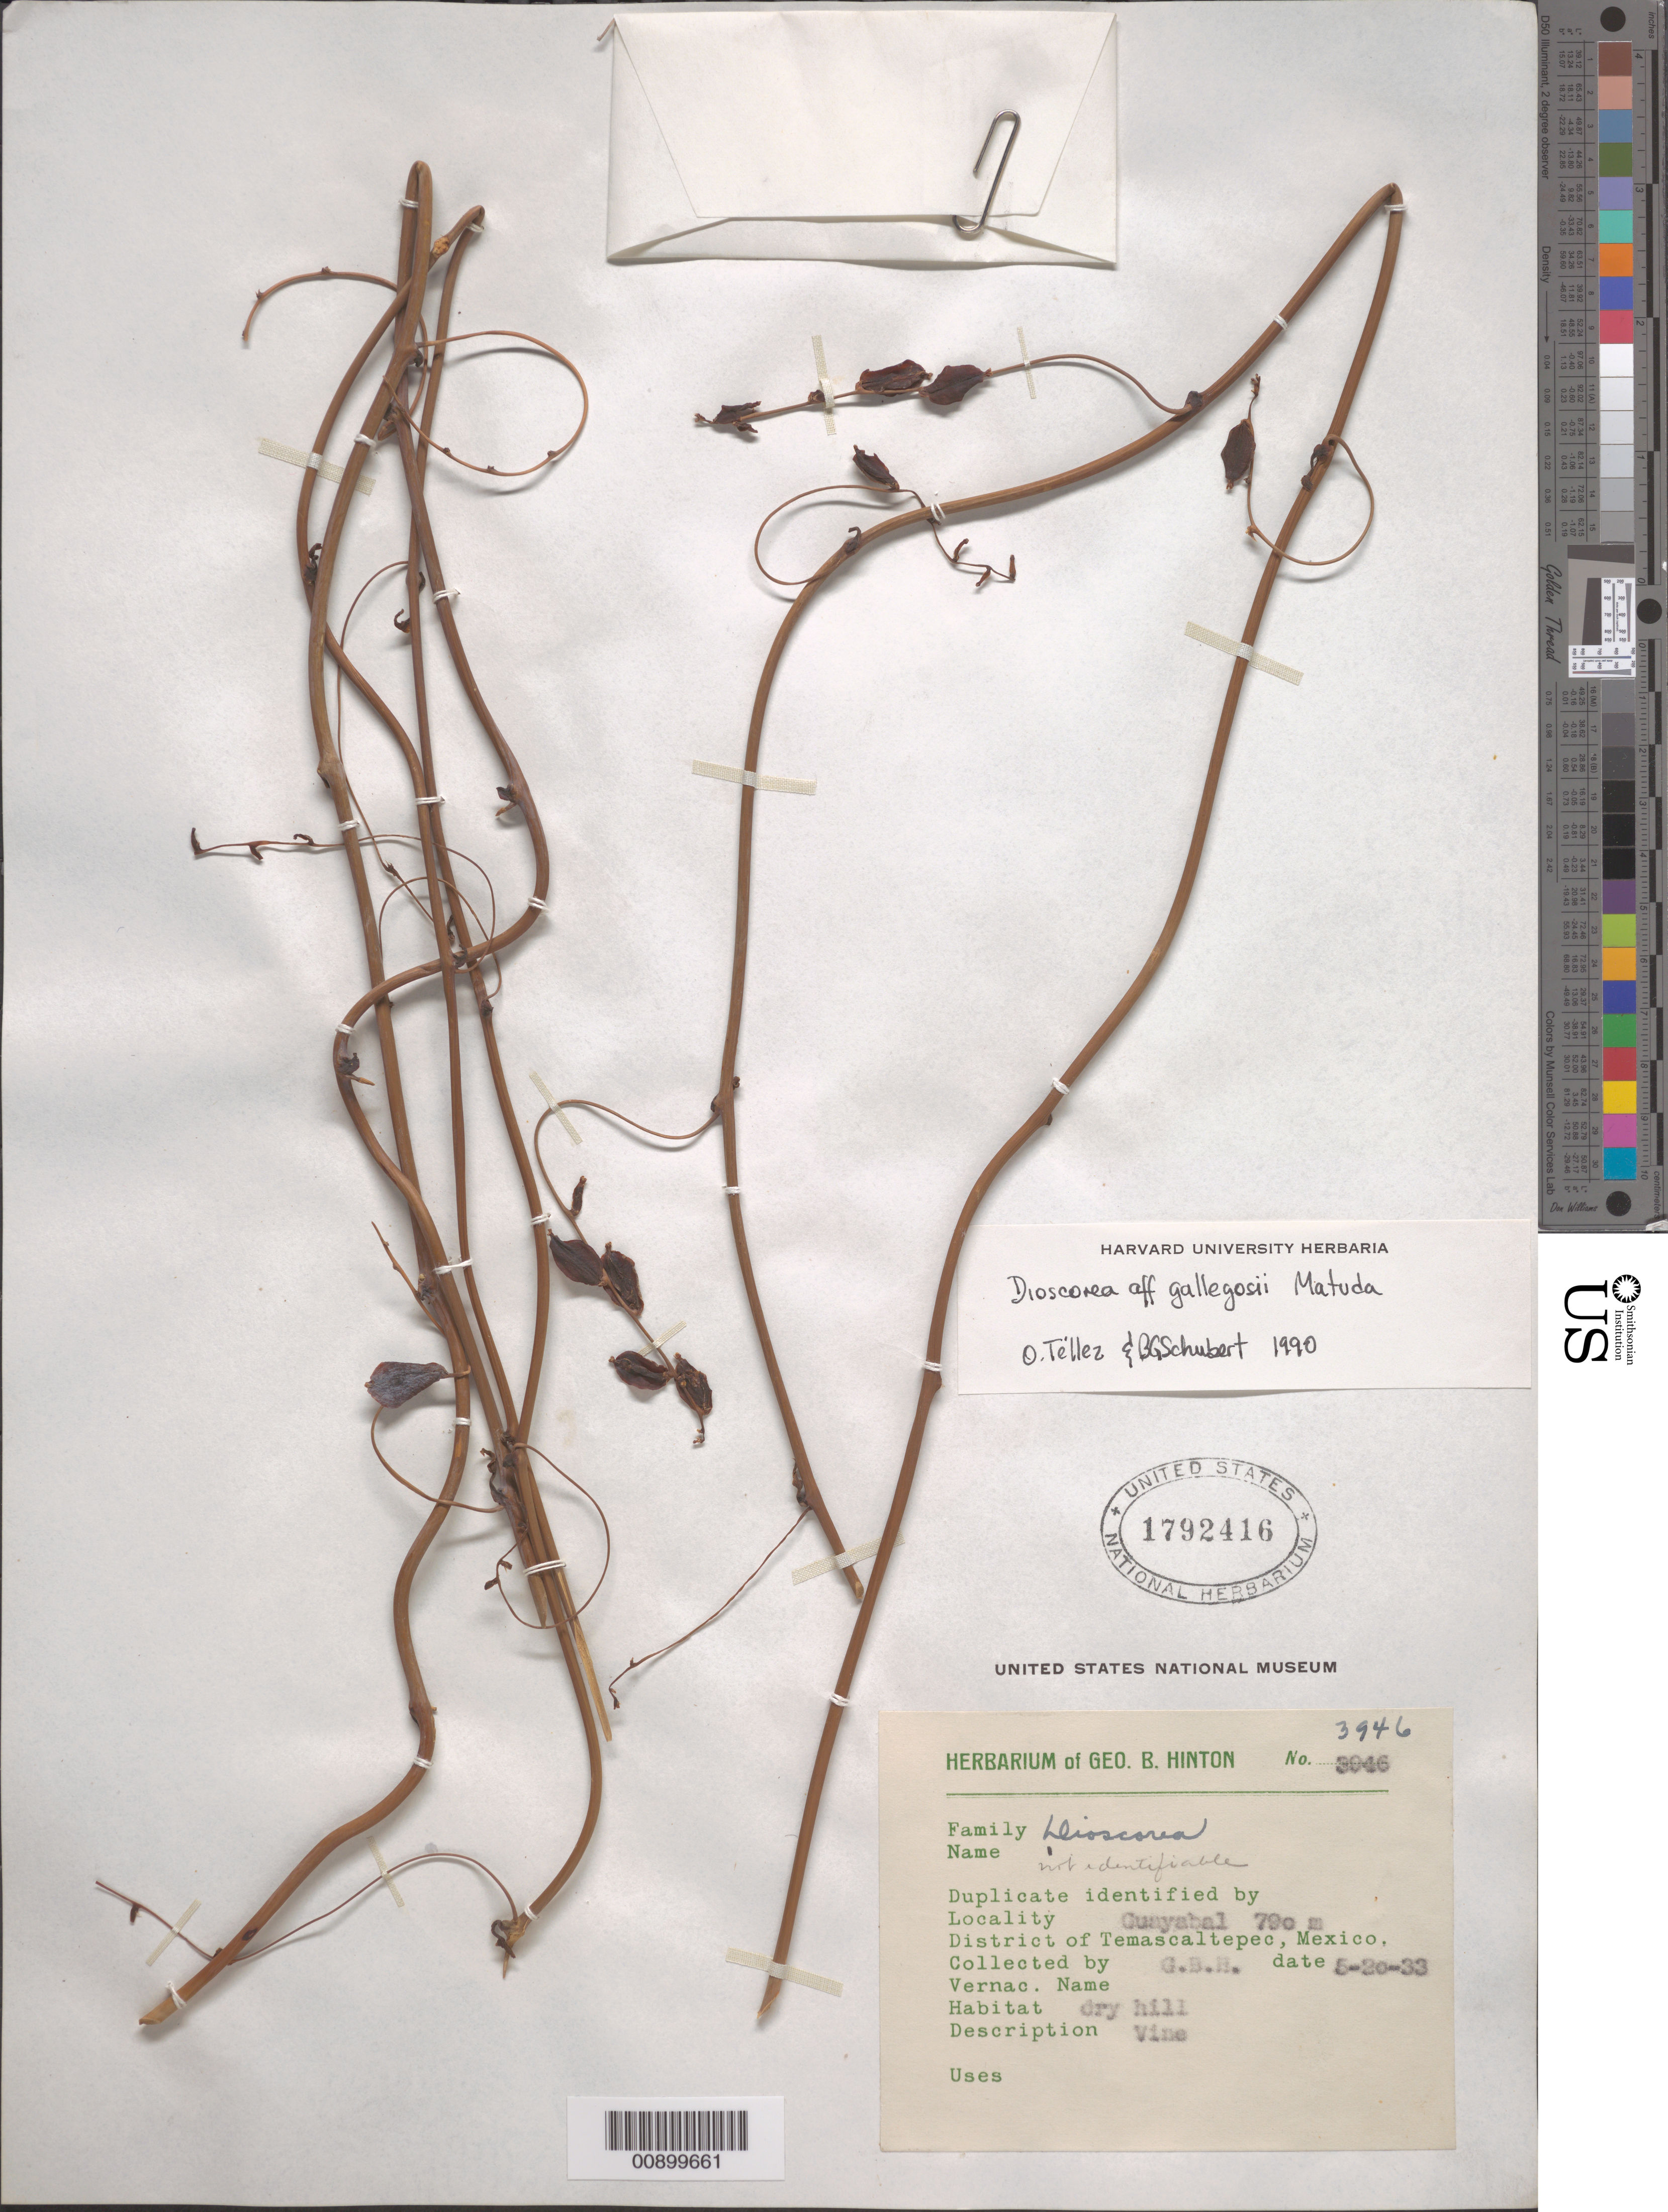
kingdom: Plantae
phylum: Tracheophyta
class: Liliopsida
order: Dioscoreales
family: Dioscoreaceae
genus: Dioscorea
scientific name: Dioscorea gallegosi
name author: Matuda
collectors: G. B. Hinton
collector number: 3946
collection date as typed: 20 May 1933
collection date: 1933-05-20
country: Mexico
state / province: México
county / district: Temascaltepec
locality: Guayabal, District of Temascaltepec, State of México.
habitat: Dry hill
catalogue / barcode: US 1792416